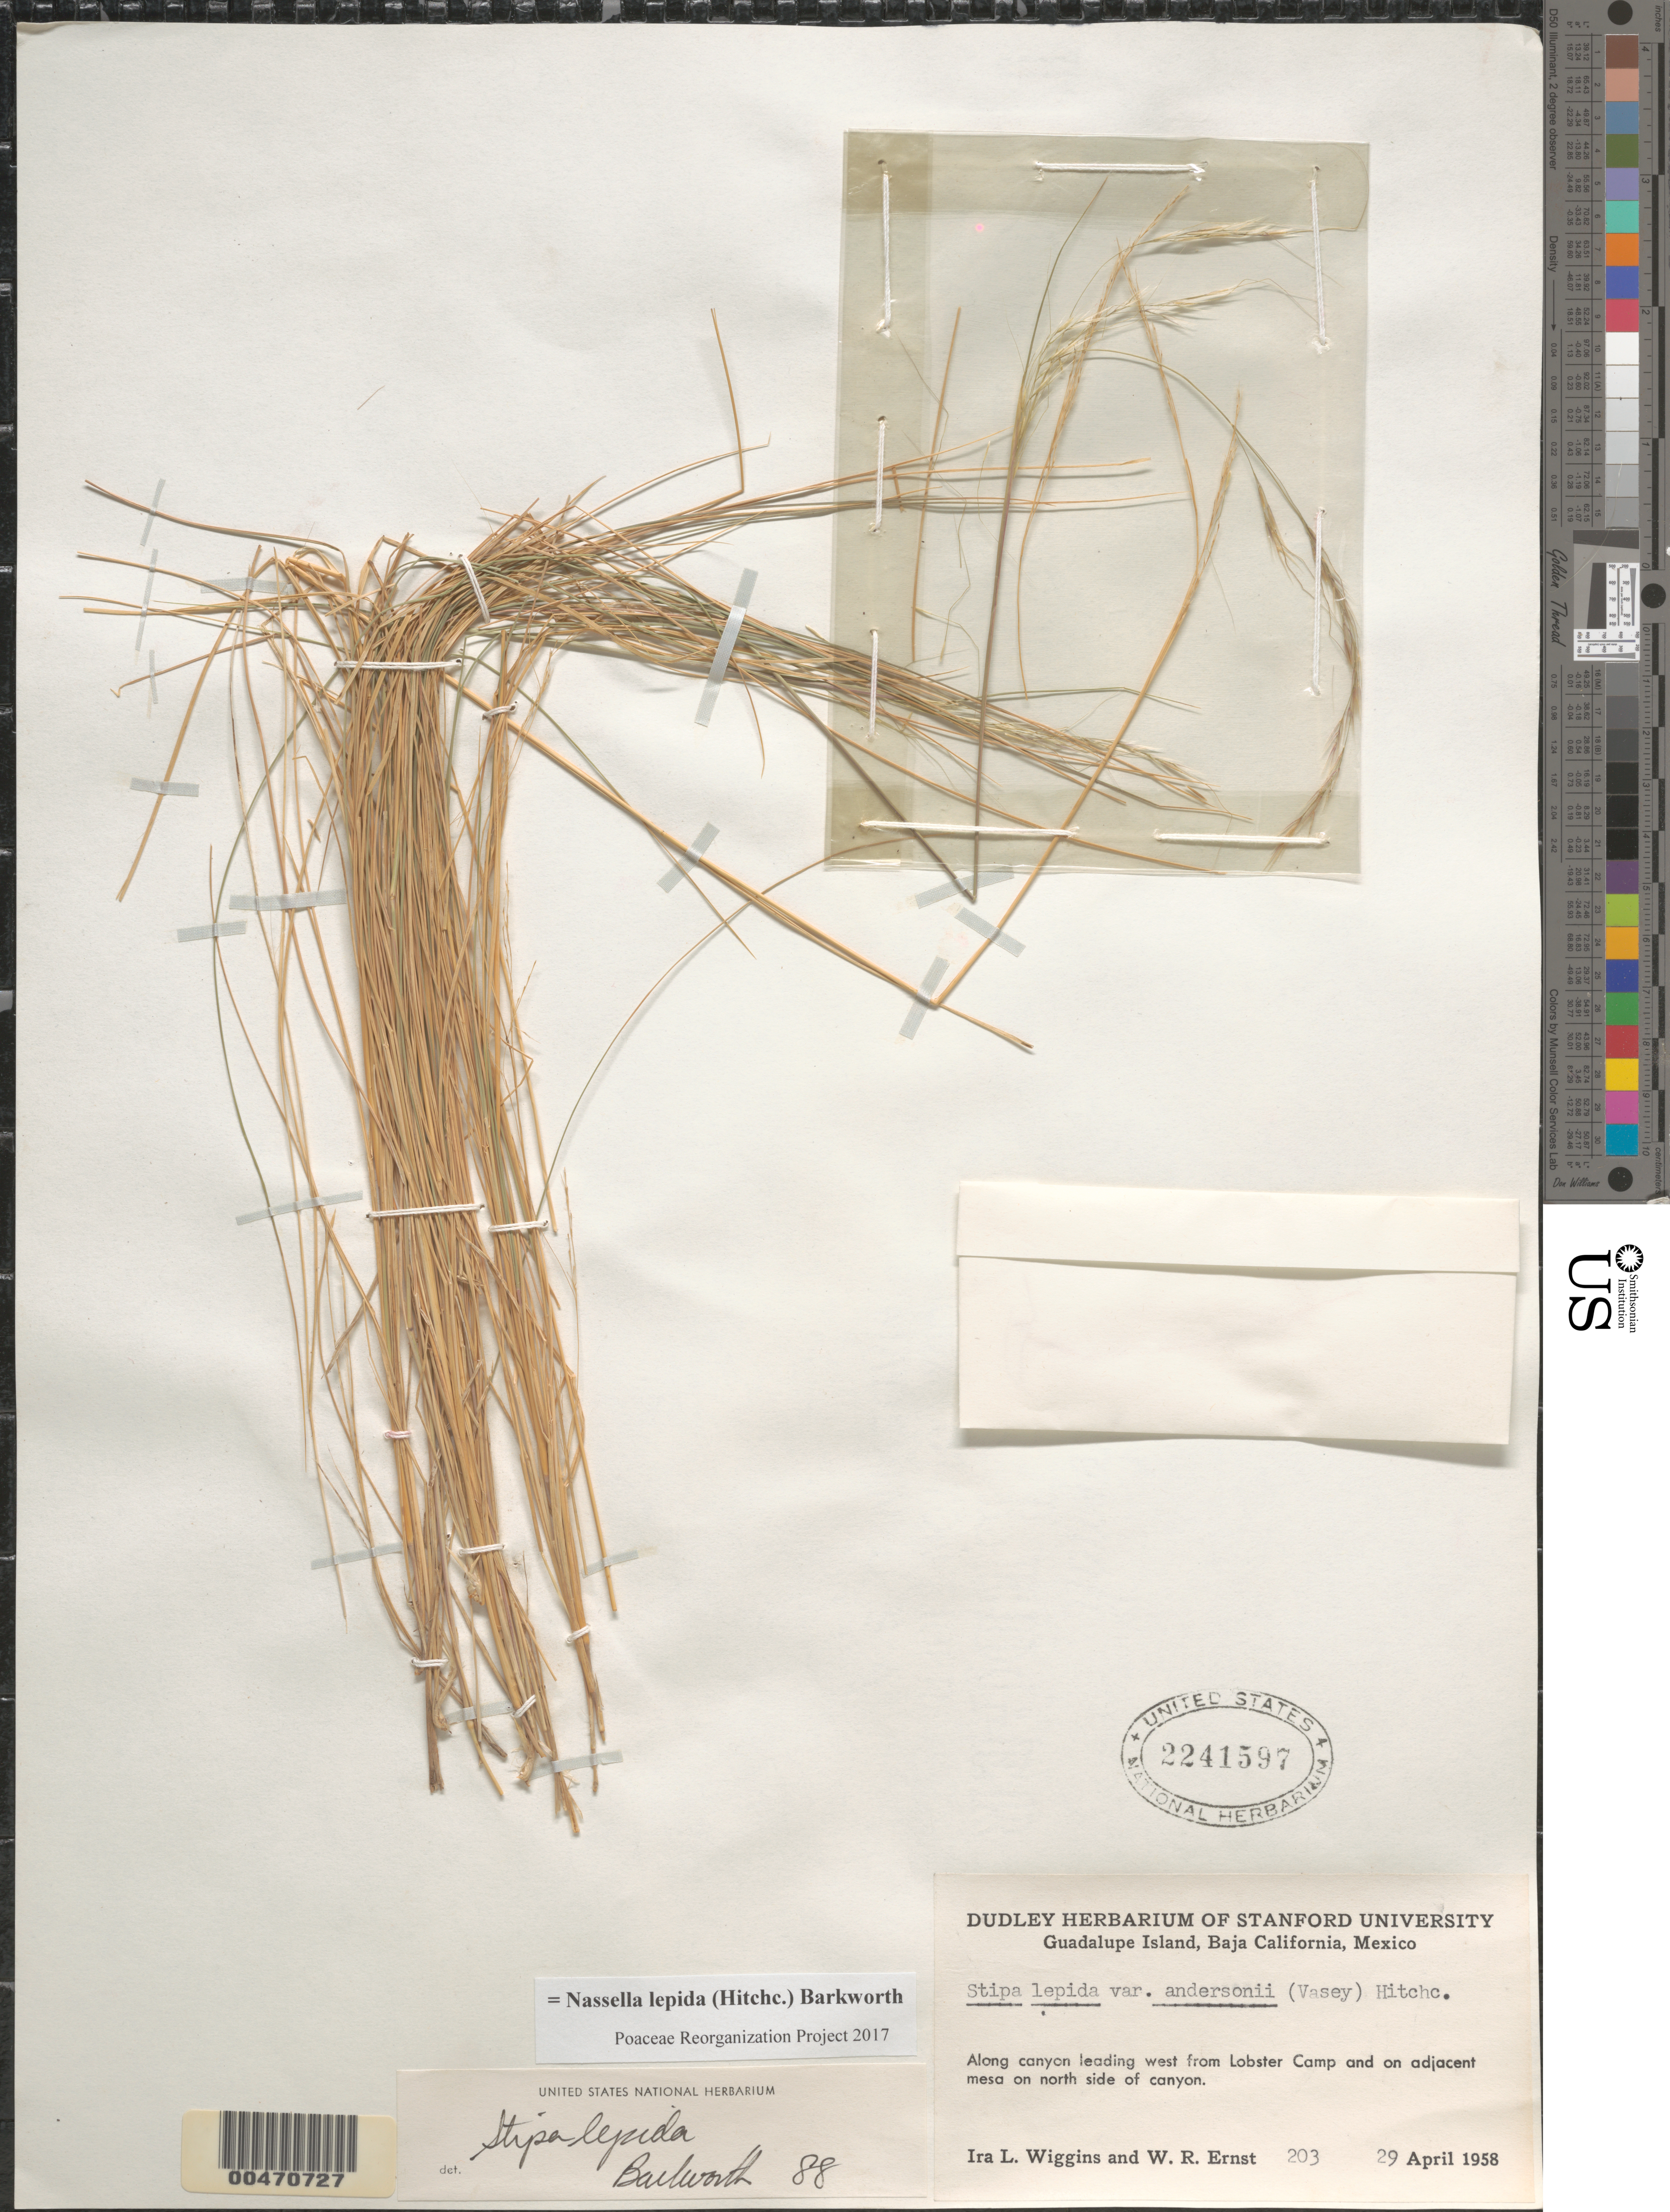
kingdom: Plantae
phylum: Tracheophyta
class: Liliopsida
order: Poales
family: Poaceae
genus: Nassella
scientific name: Nassella lepida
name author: (Hitchc.) Barkworth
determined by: Poaceae Reorganization Project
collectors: I. L. Wiggins & W. R. Ernst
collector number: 203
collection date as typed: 29 Apr 1958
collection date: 1958-04-29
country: Mexico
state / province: Baja California Norte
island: Guadalupe Island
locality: Along canyon leading W from Lobster Camp & on adjacent mesa on N side of canyon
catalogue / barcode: US 2241597